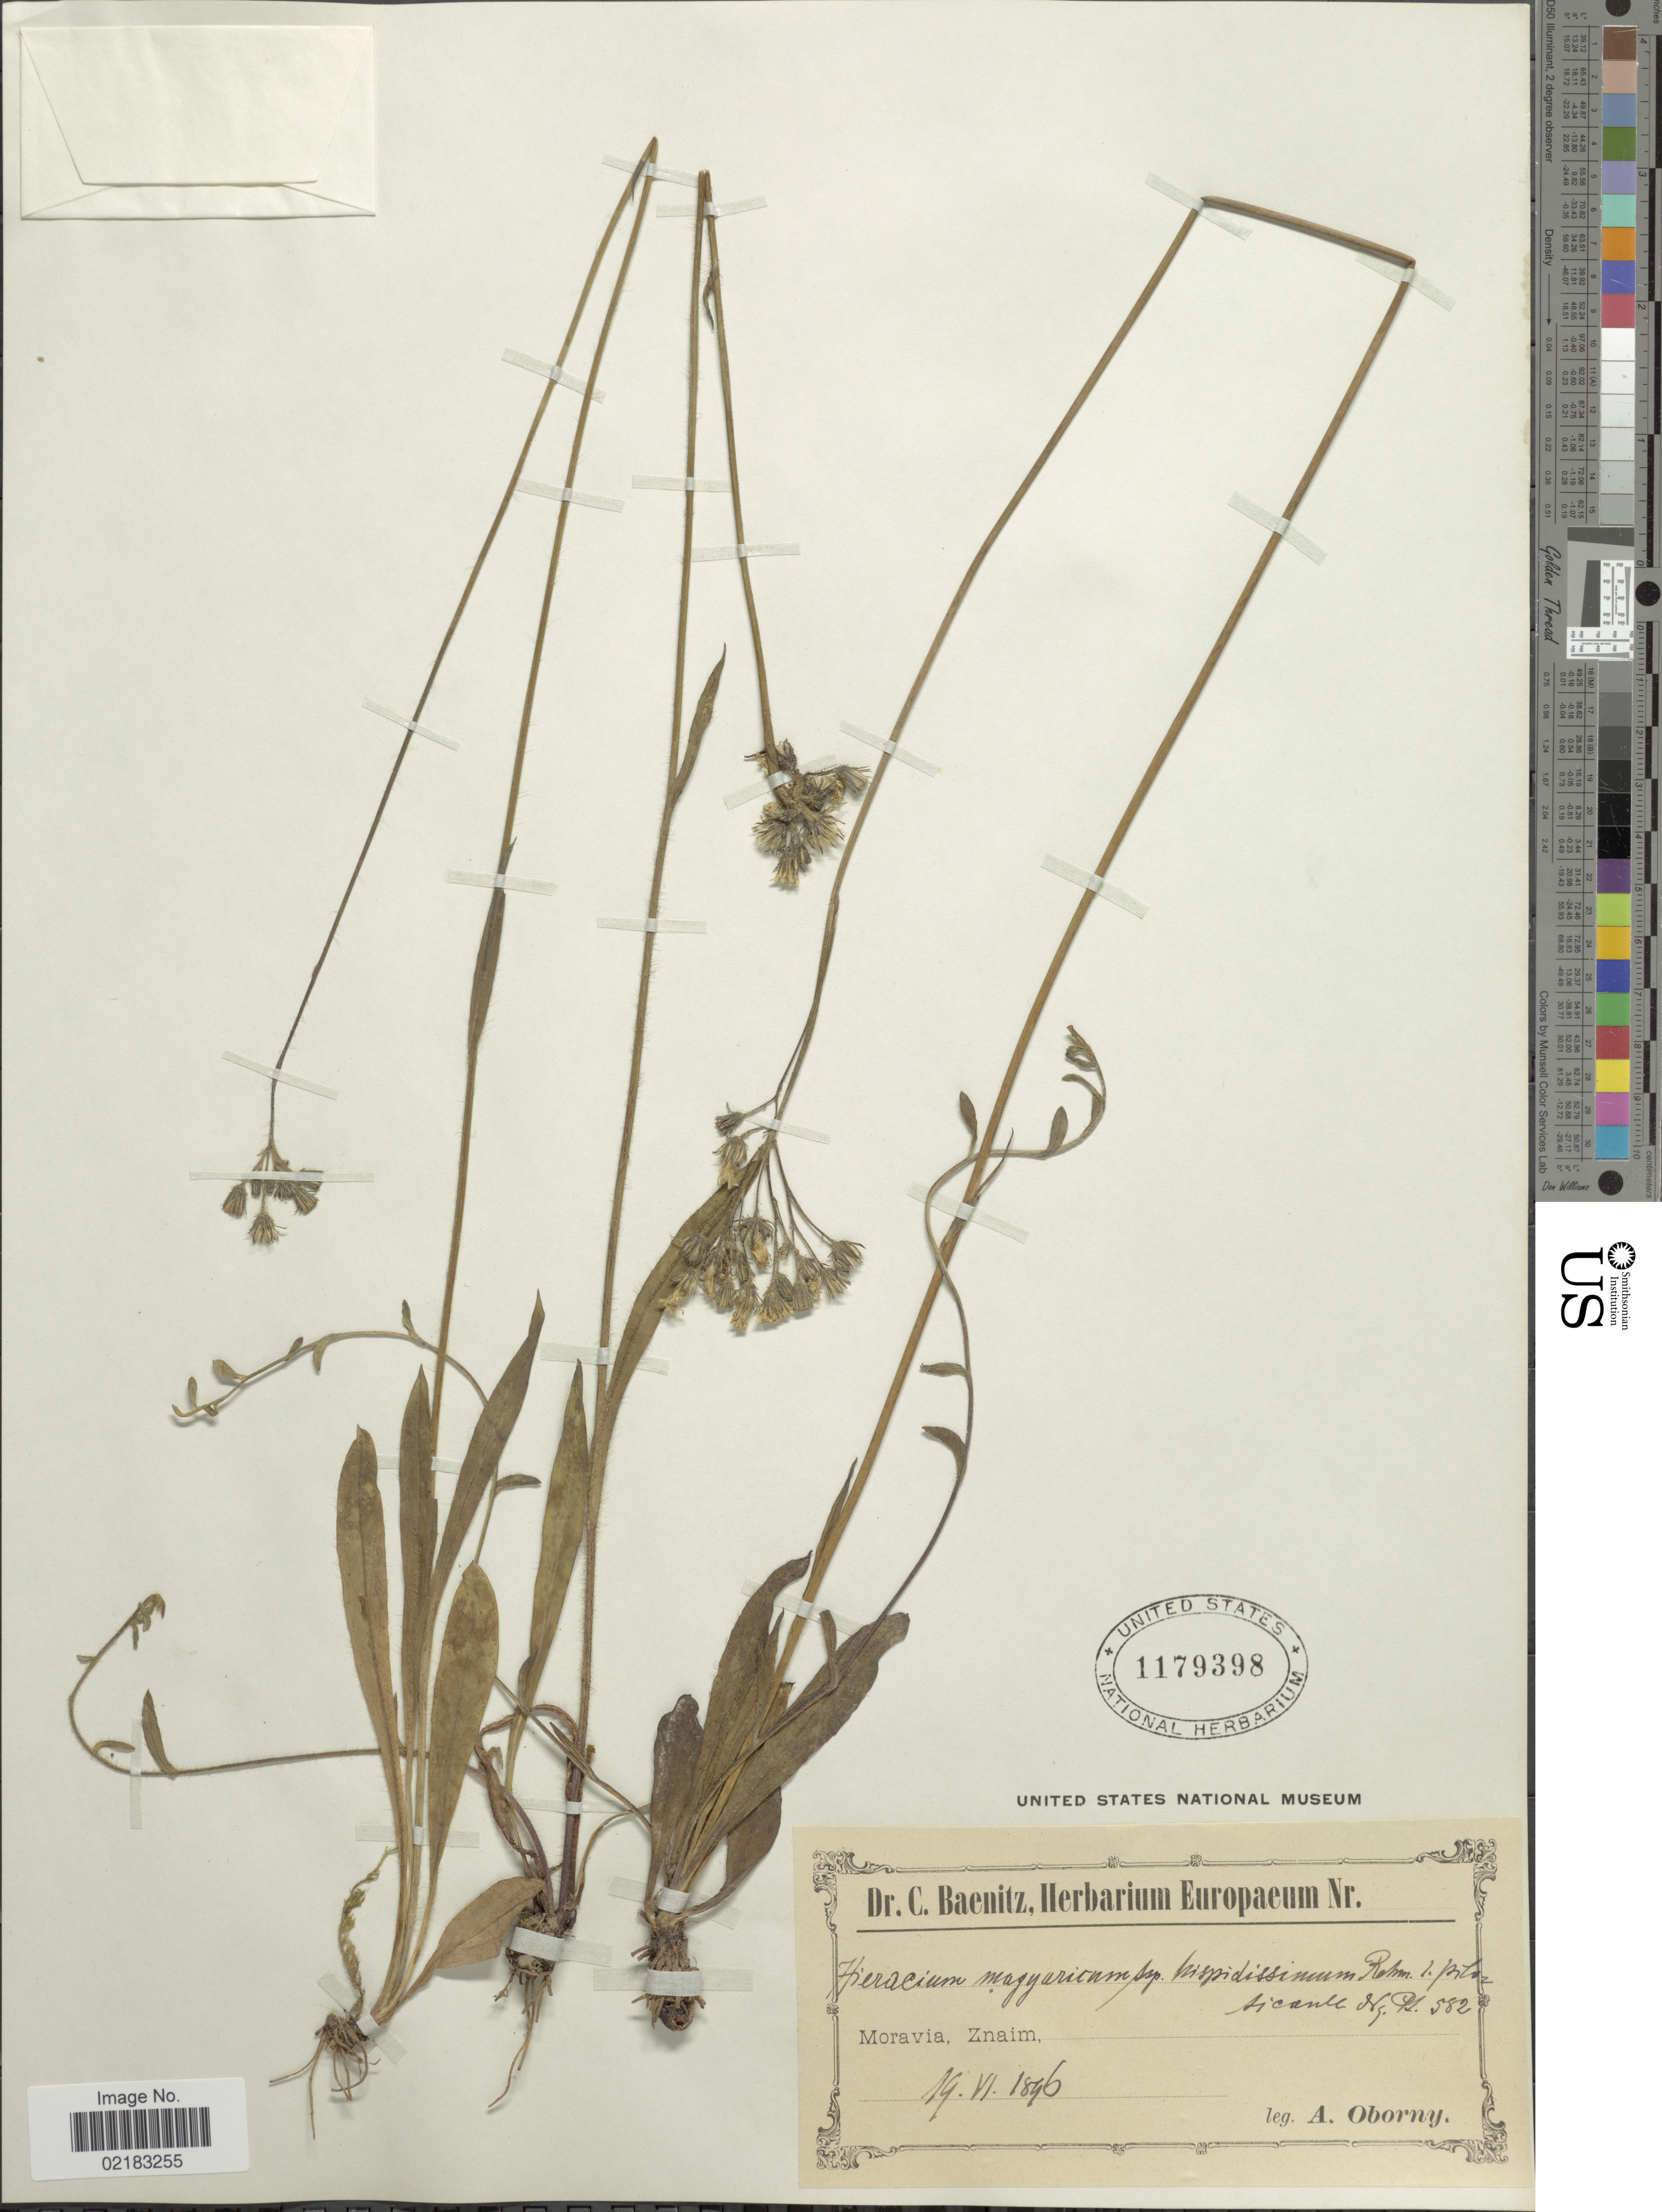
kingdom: Plantae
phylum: Tracheophyta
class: Magnoliopsida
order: Asterales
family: Asteraceae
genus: Pilosella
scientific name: Pilosella piloselloides subsp. magyarica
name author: (Peter) S. Bräut. & Greuter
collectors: A. Oborny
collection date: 1896-06-19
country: Czechia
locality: Moravia, Znaim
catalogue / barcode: US 1179398